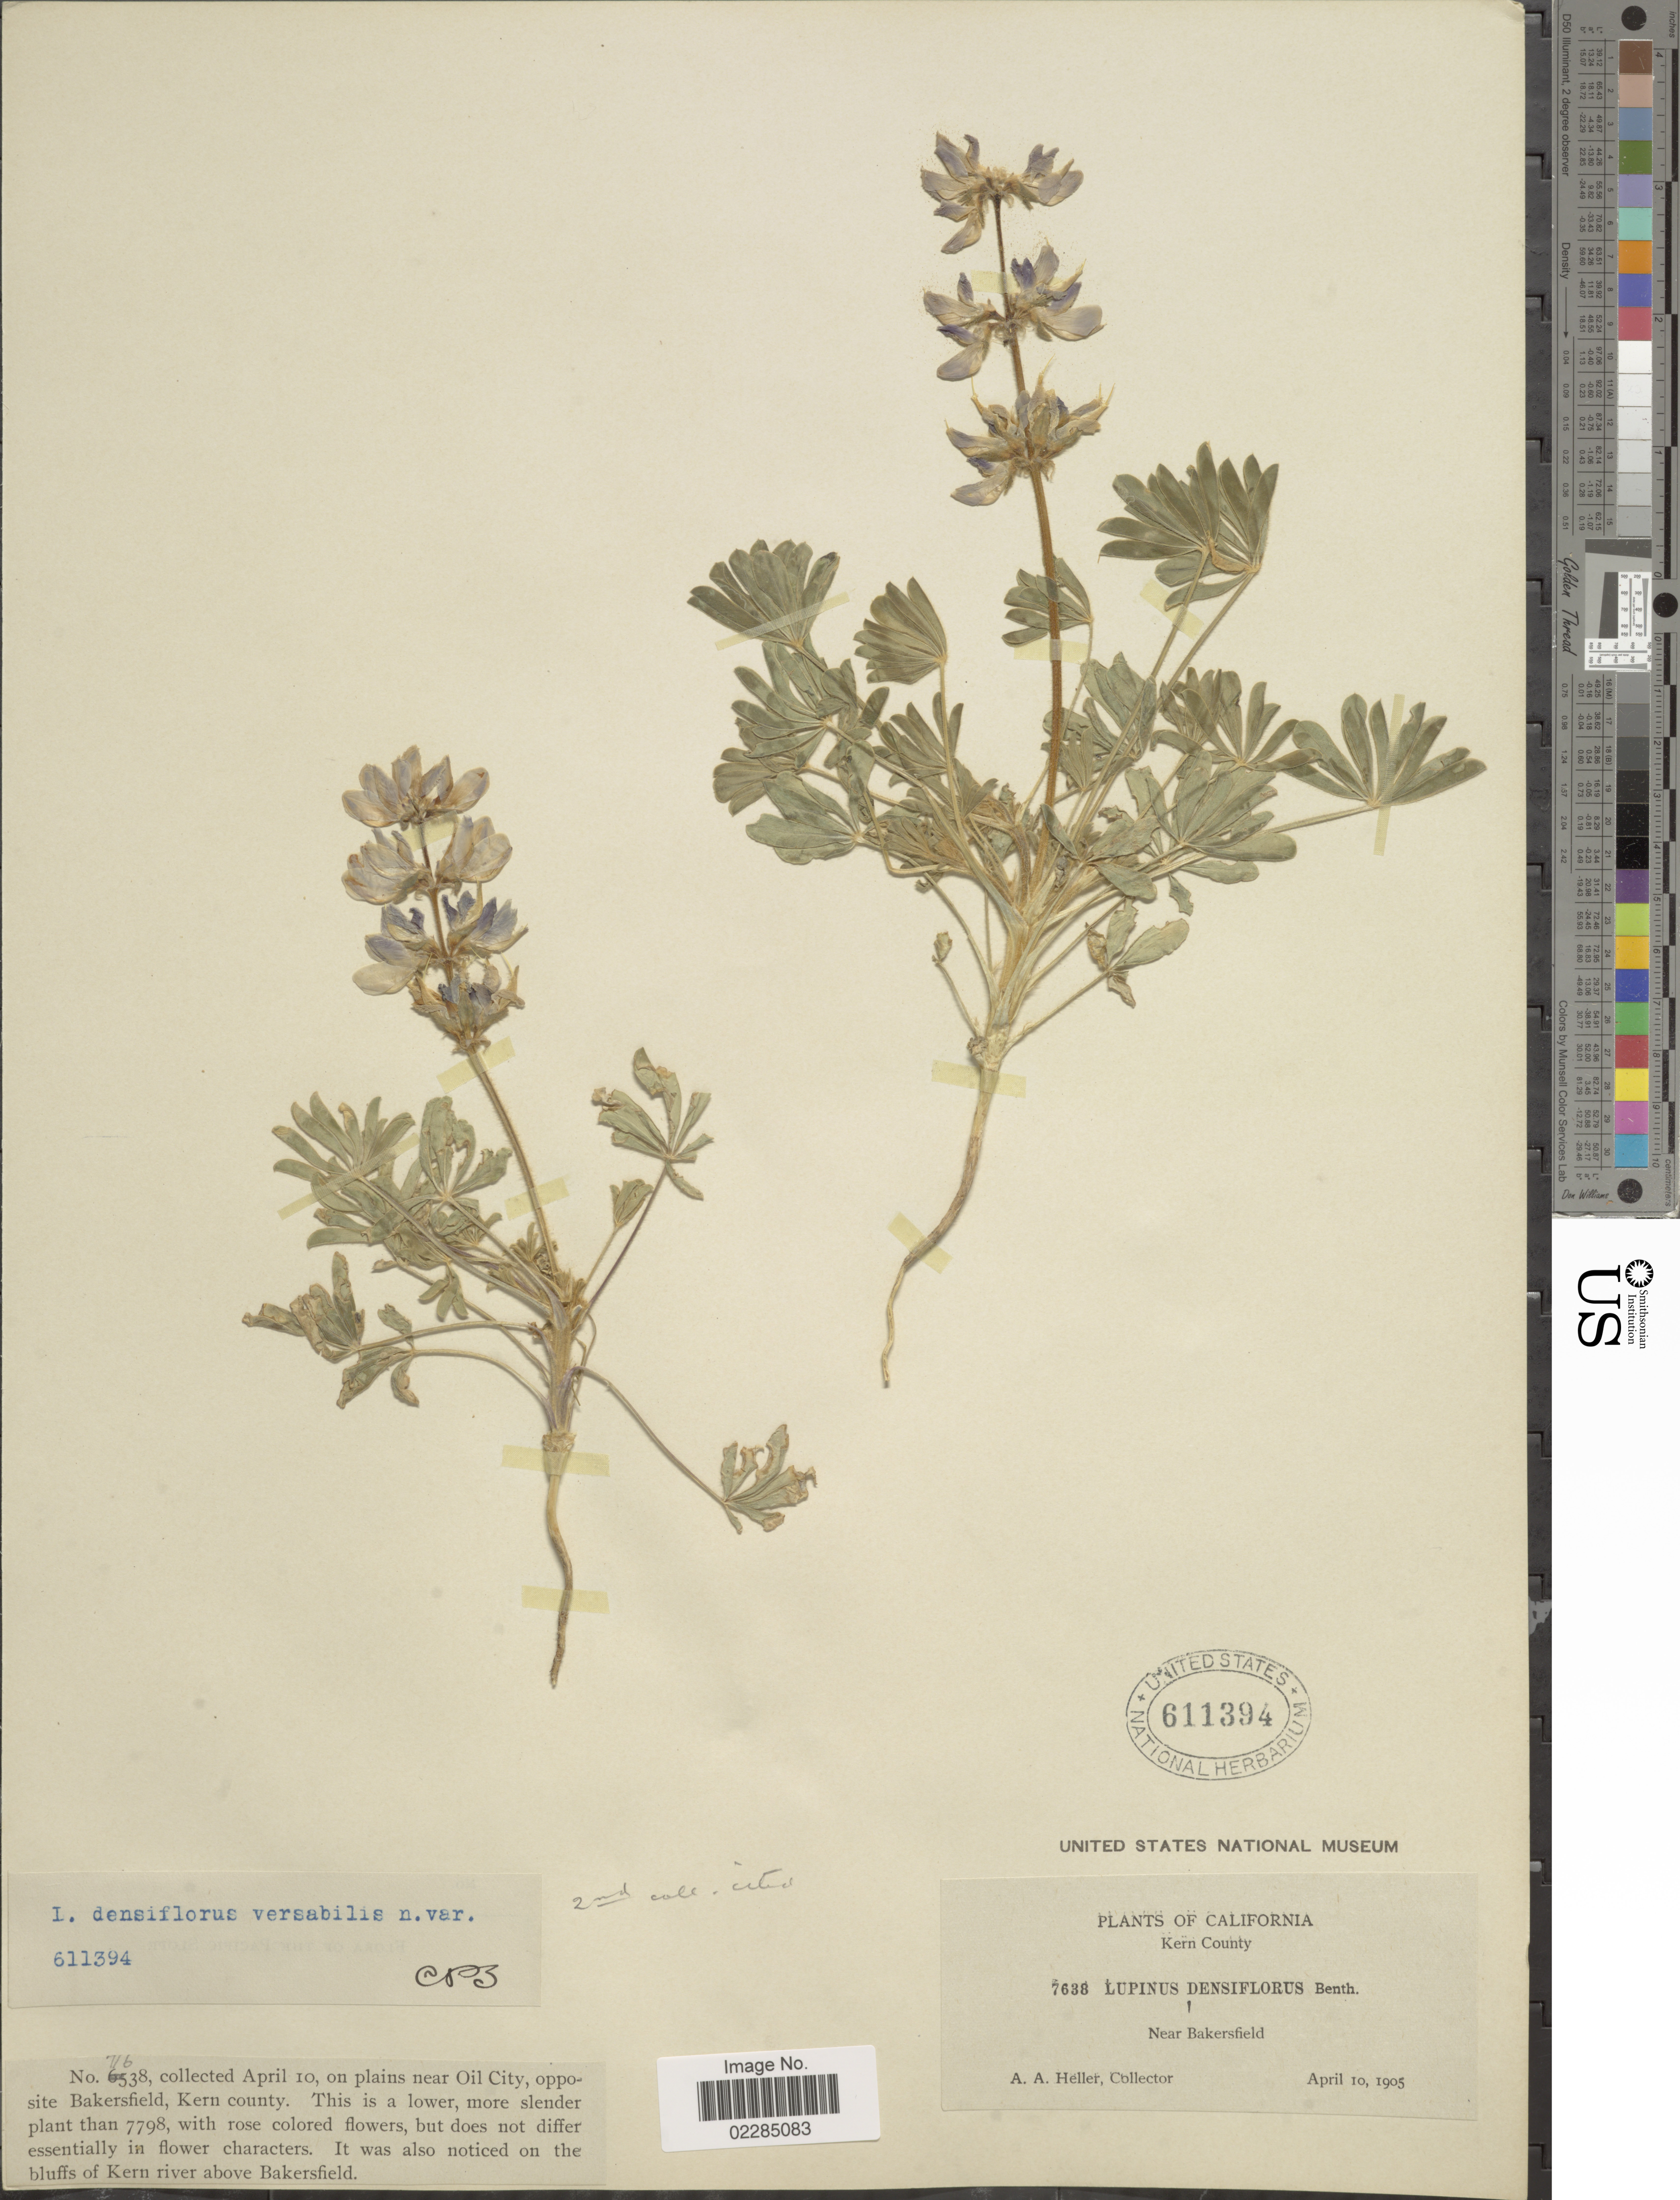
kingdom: Plantae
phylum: Tracheophyta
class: Magnoliopsida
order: Fabales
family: Fabaceae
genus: Lupinus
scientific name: Lupinus densiflorus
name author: Benth.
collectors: A. A. Heller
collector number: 7638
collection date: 1905-04-10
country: United States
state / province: California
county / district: Kern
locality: Near Oil City, oppesite Bakersfield, Kern County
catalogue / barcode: US 611394